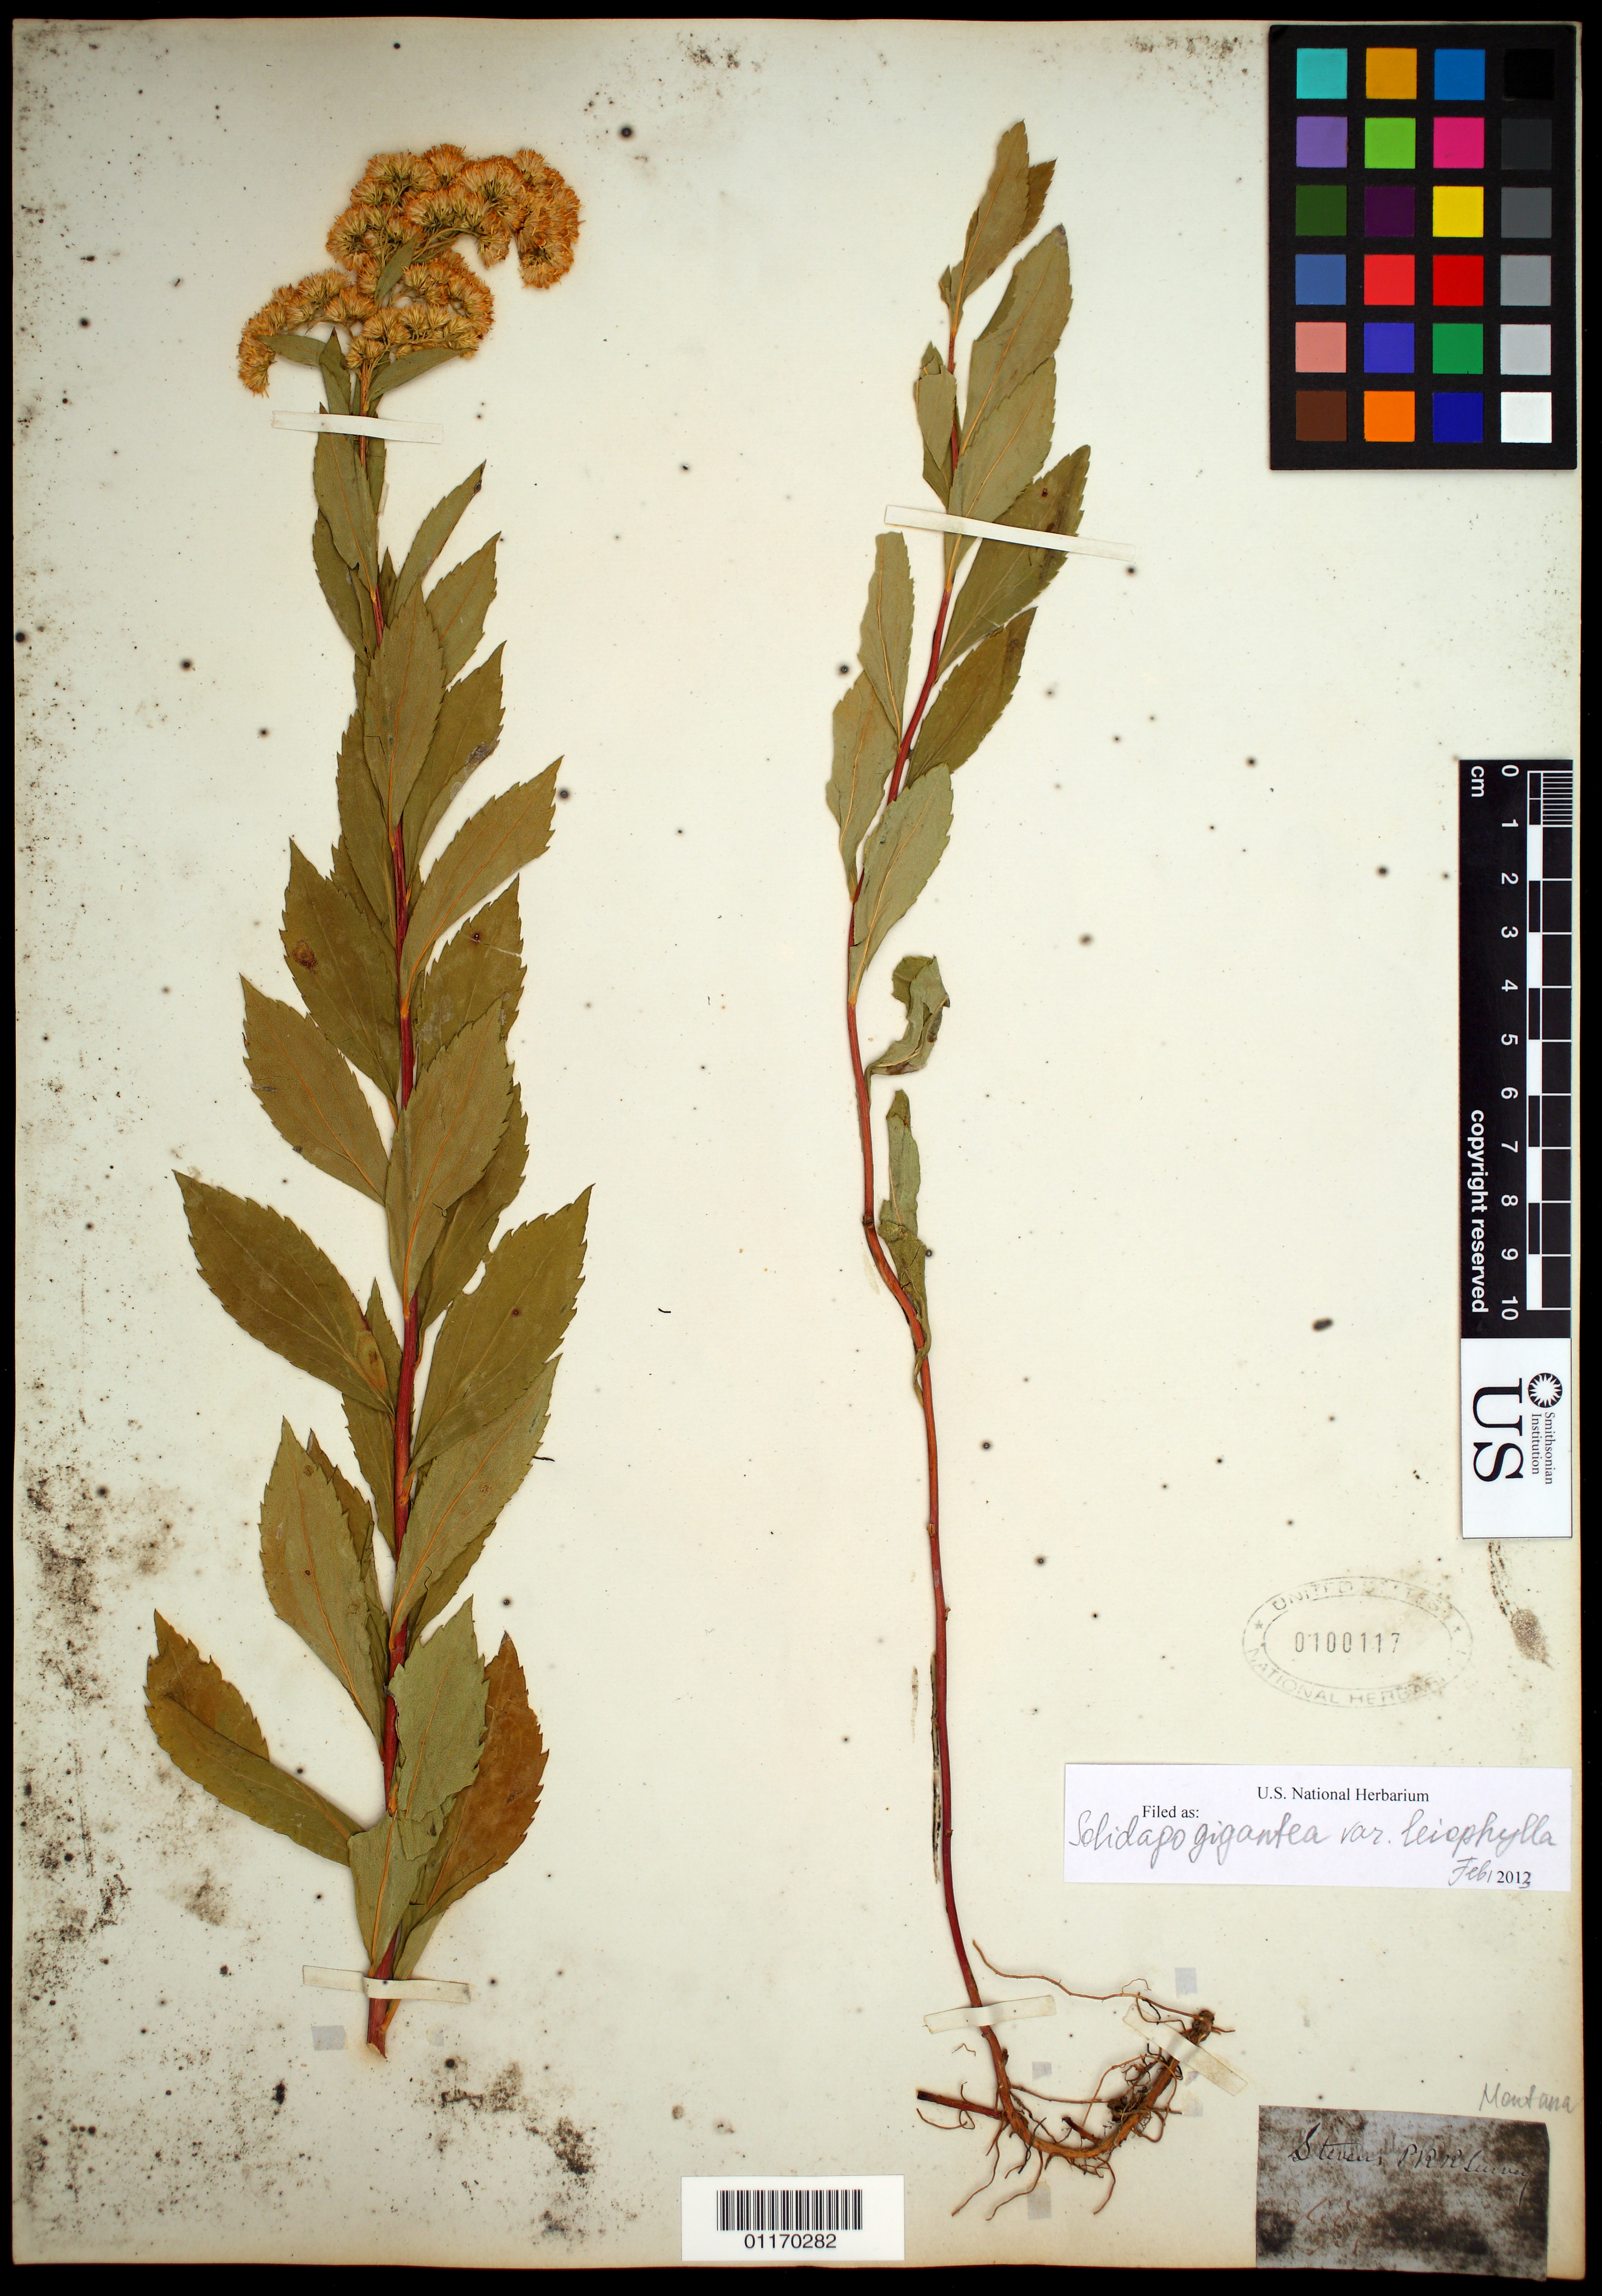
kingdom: Plantae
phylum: Tracheophyta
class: Magnoliopsida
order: Asterales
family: Asteraceae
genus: Solidago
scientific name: Solidago gigantea var. leiophylla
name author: Fernald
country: United States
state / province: Montana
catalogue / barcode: US 100117